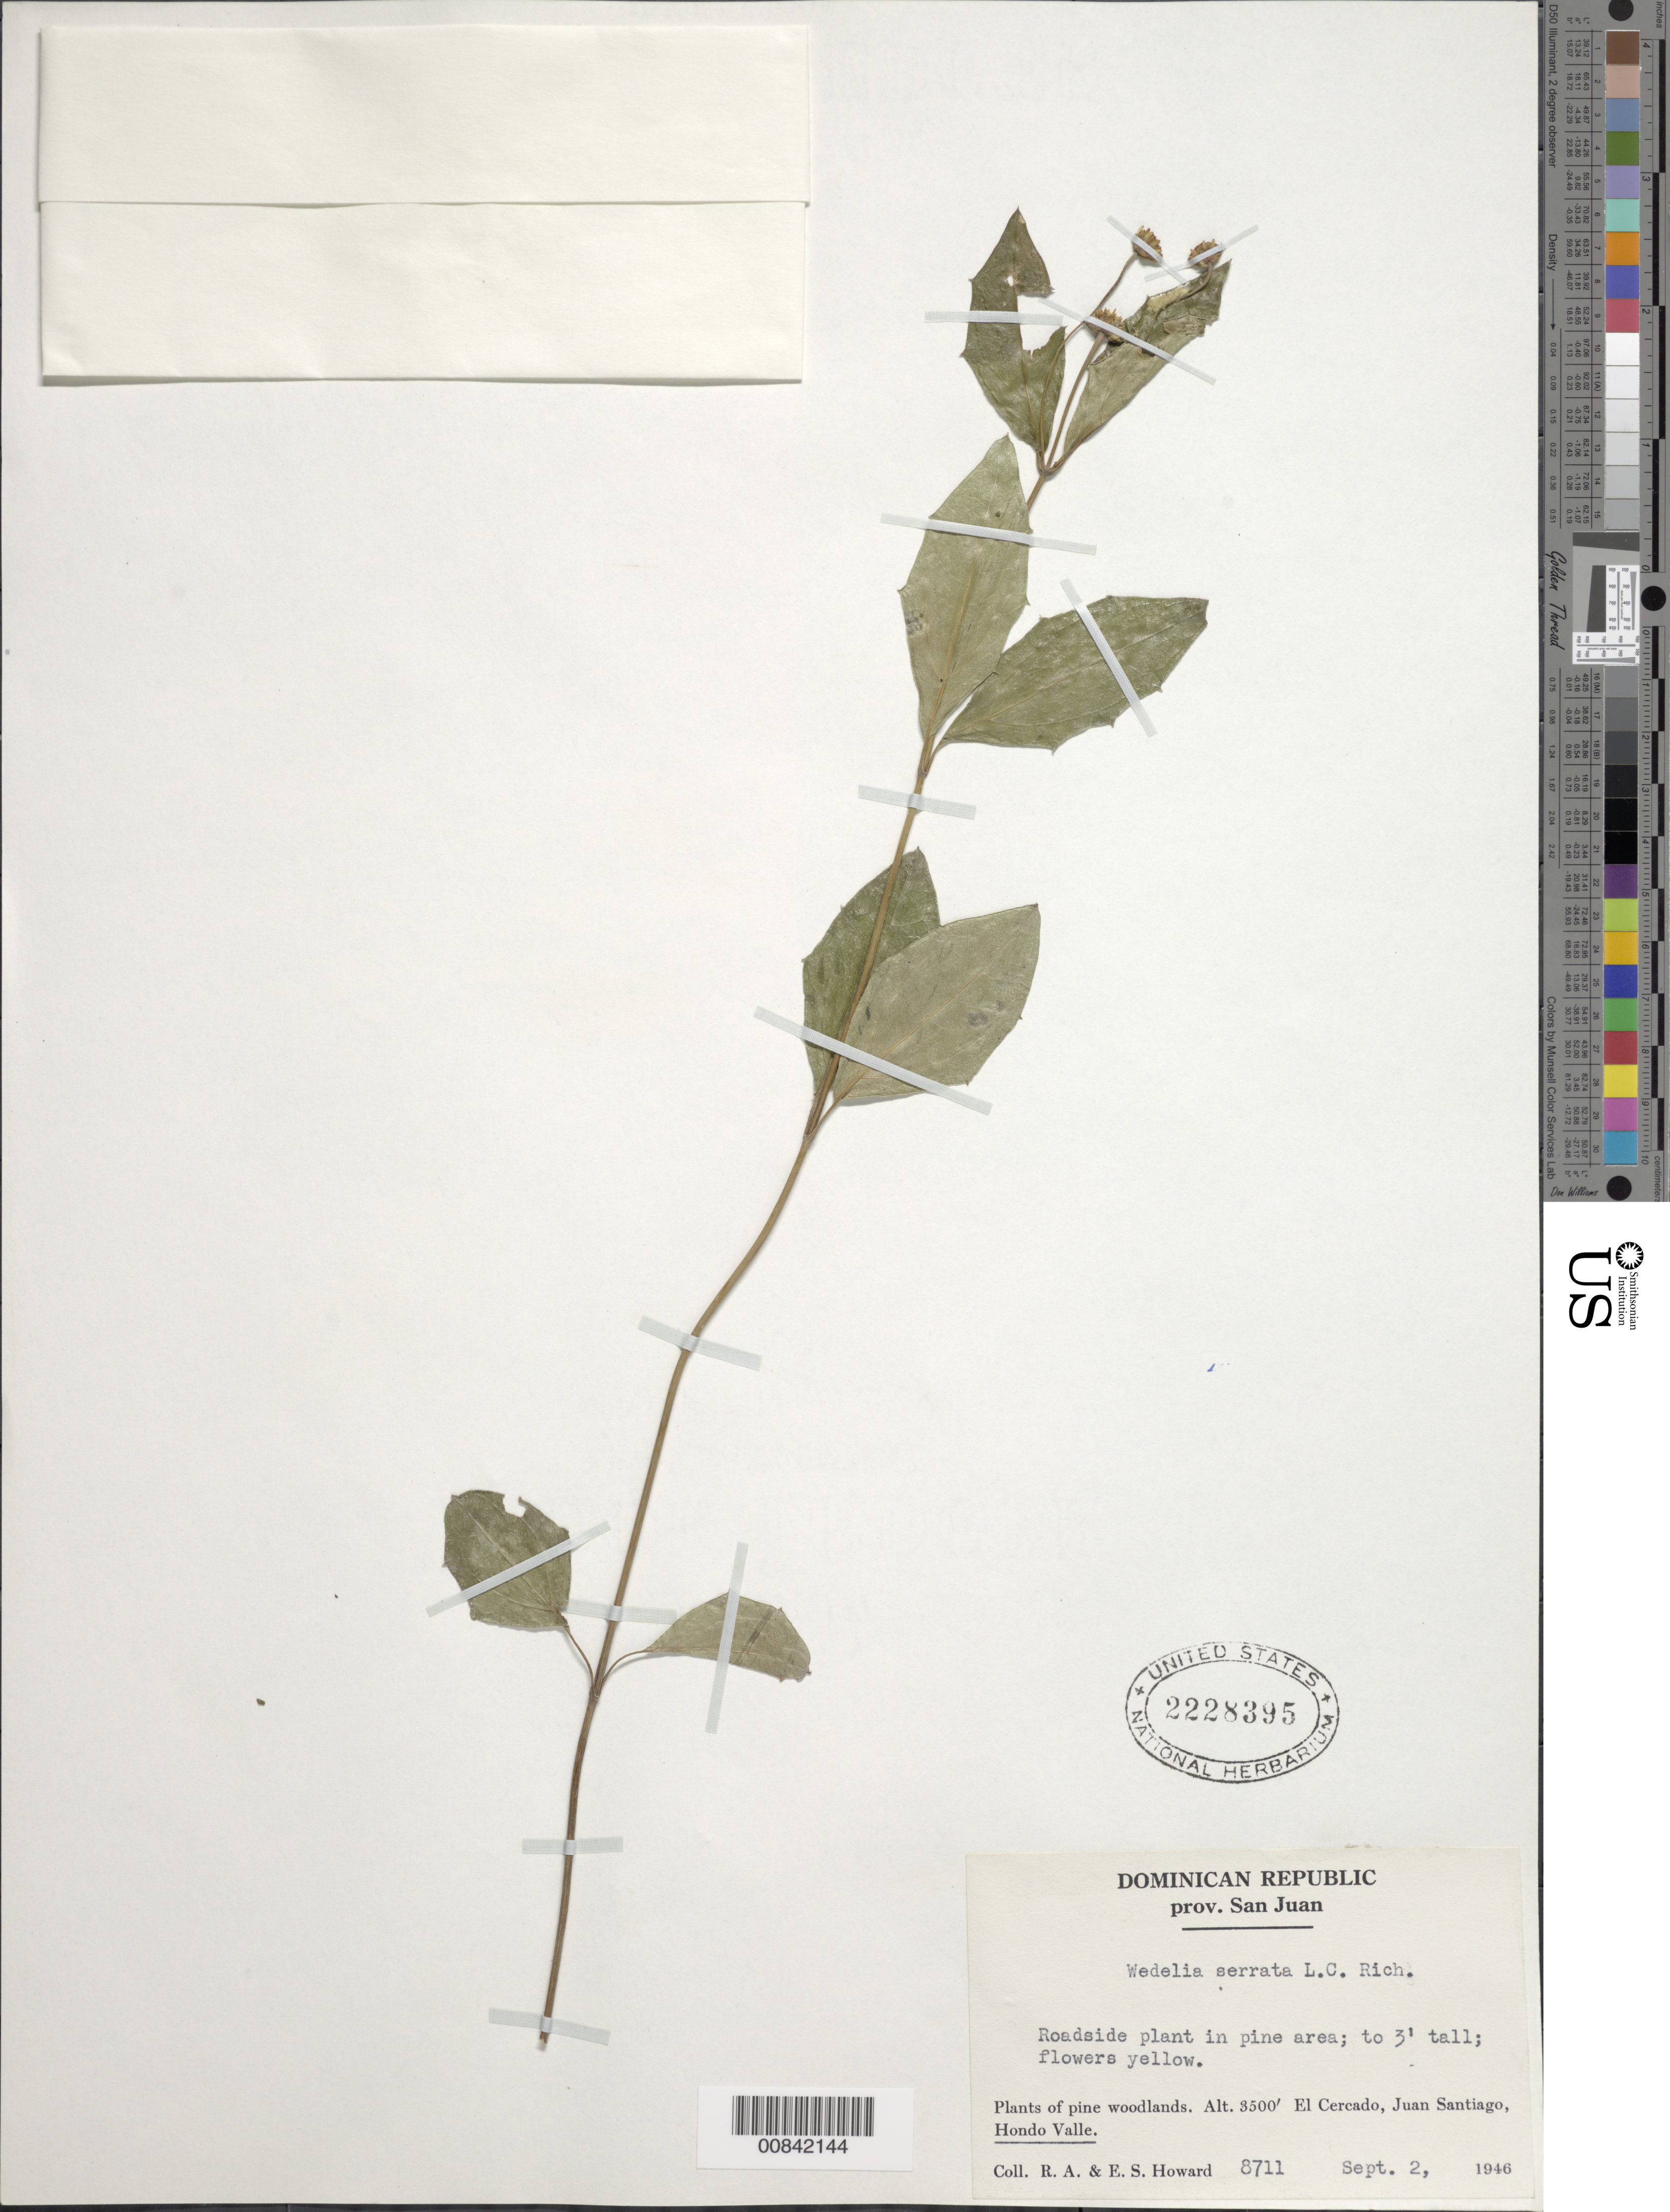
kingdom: Plantae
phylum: Tracheophyta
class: Magnoliopsida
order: Asterales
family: Asteraceae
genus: Wedelia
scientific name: Wedelia serrata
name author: Rich.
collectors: R. A. Howard & E. S. Howard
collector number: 8711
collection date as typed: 02 Sep 1946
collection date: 1946-09-02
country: Dominican Republic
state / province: San Juan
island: Hispaniola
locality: El Cercado, Juan Santiago, Hondo Valle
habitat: Roadsides in pine area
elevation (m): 1067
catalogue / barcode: US 2228395